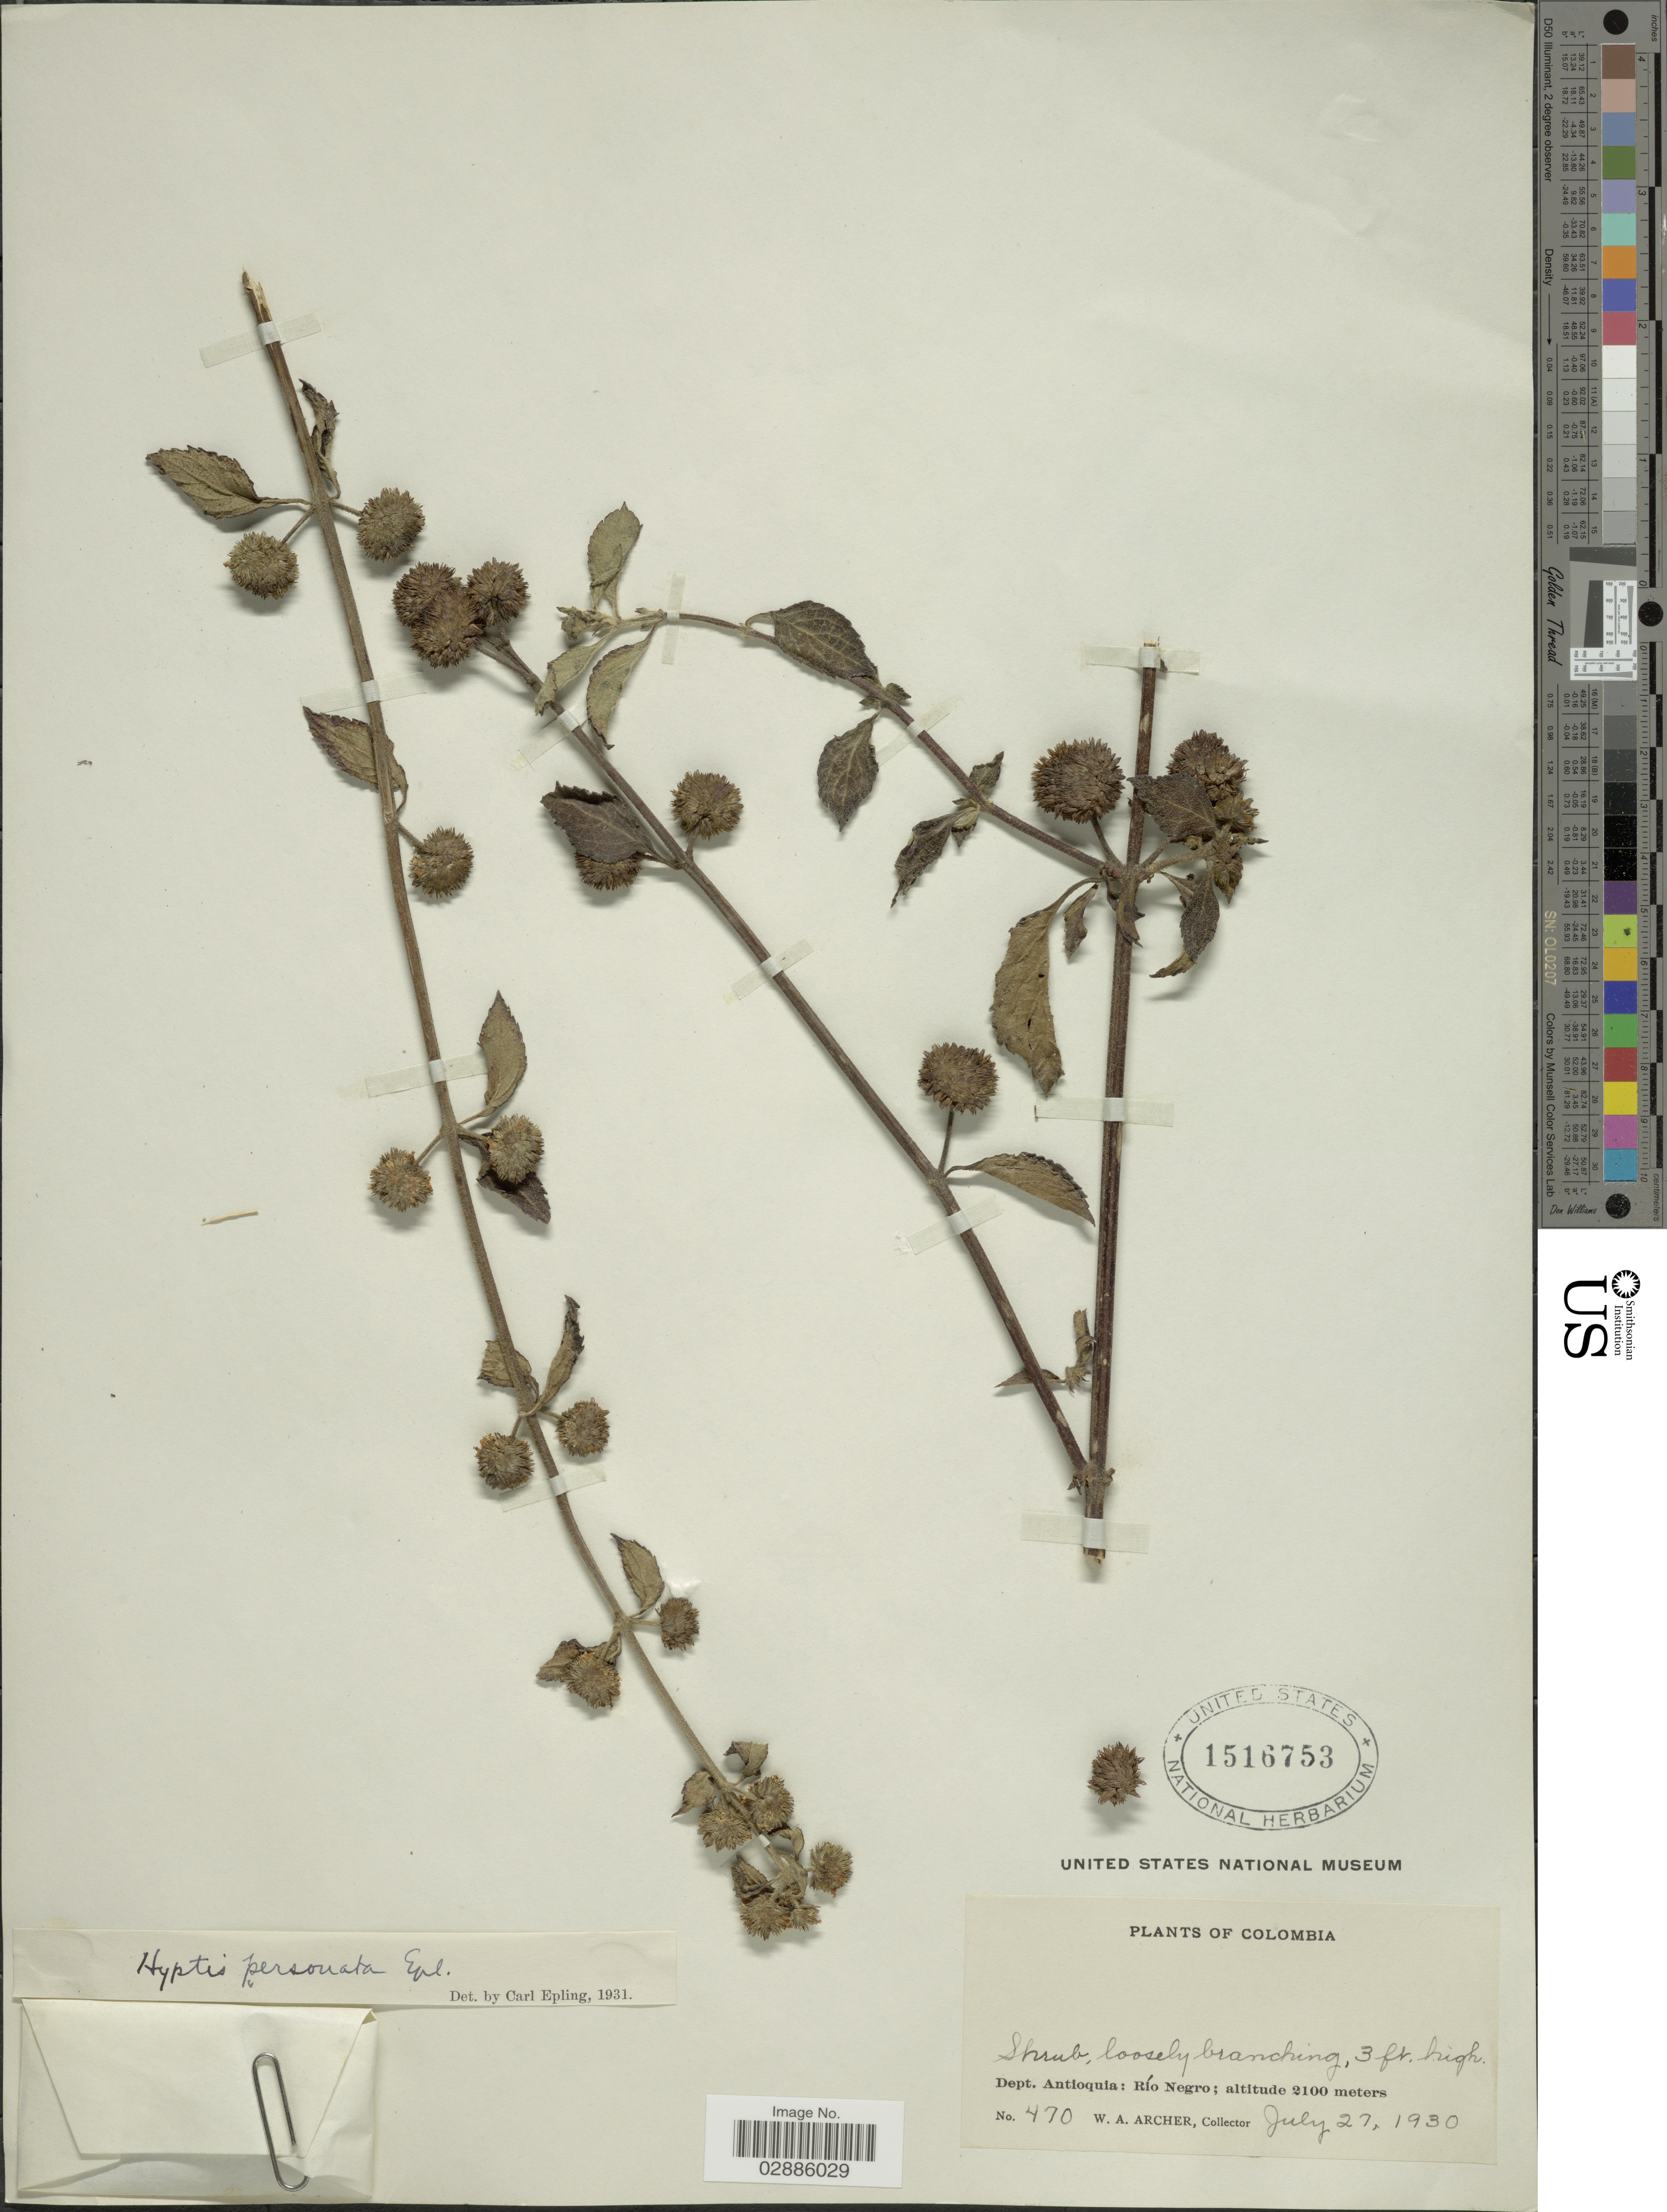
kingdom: Plantae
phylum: Tracheophyta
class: Magnoliopsida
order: Lamiales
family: Lamiaceae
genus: Hyptis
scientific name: Hyptis personata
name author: Epling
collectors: W. Archer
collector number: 470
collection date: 1930-07-27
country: Colombia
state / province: Antioquia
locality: Dept. Antioquía: Río Negro.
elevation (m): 2100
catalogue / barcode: US 1516753